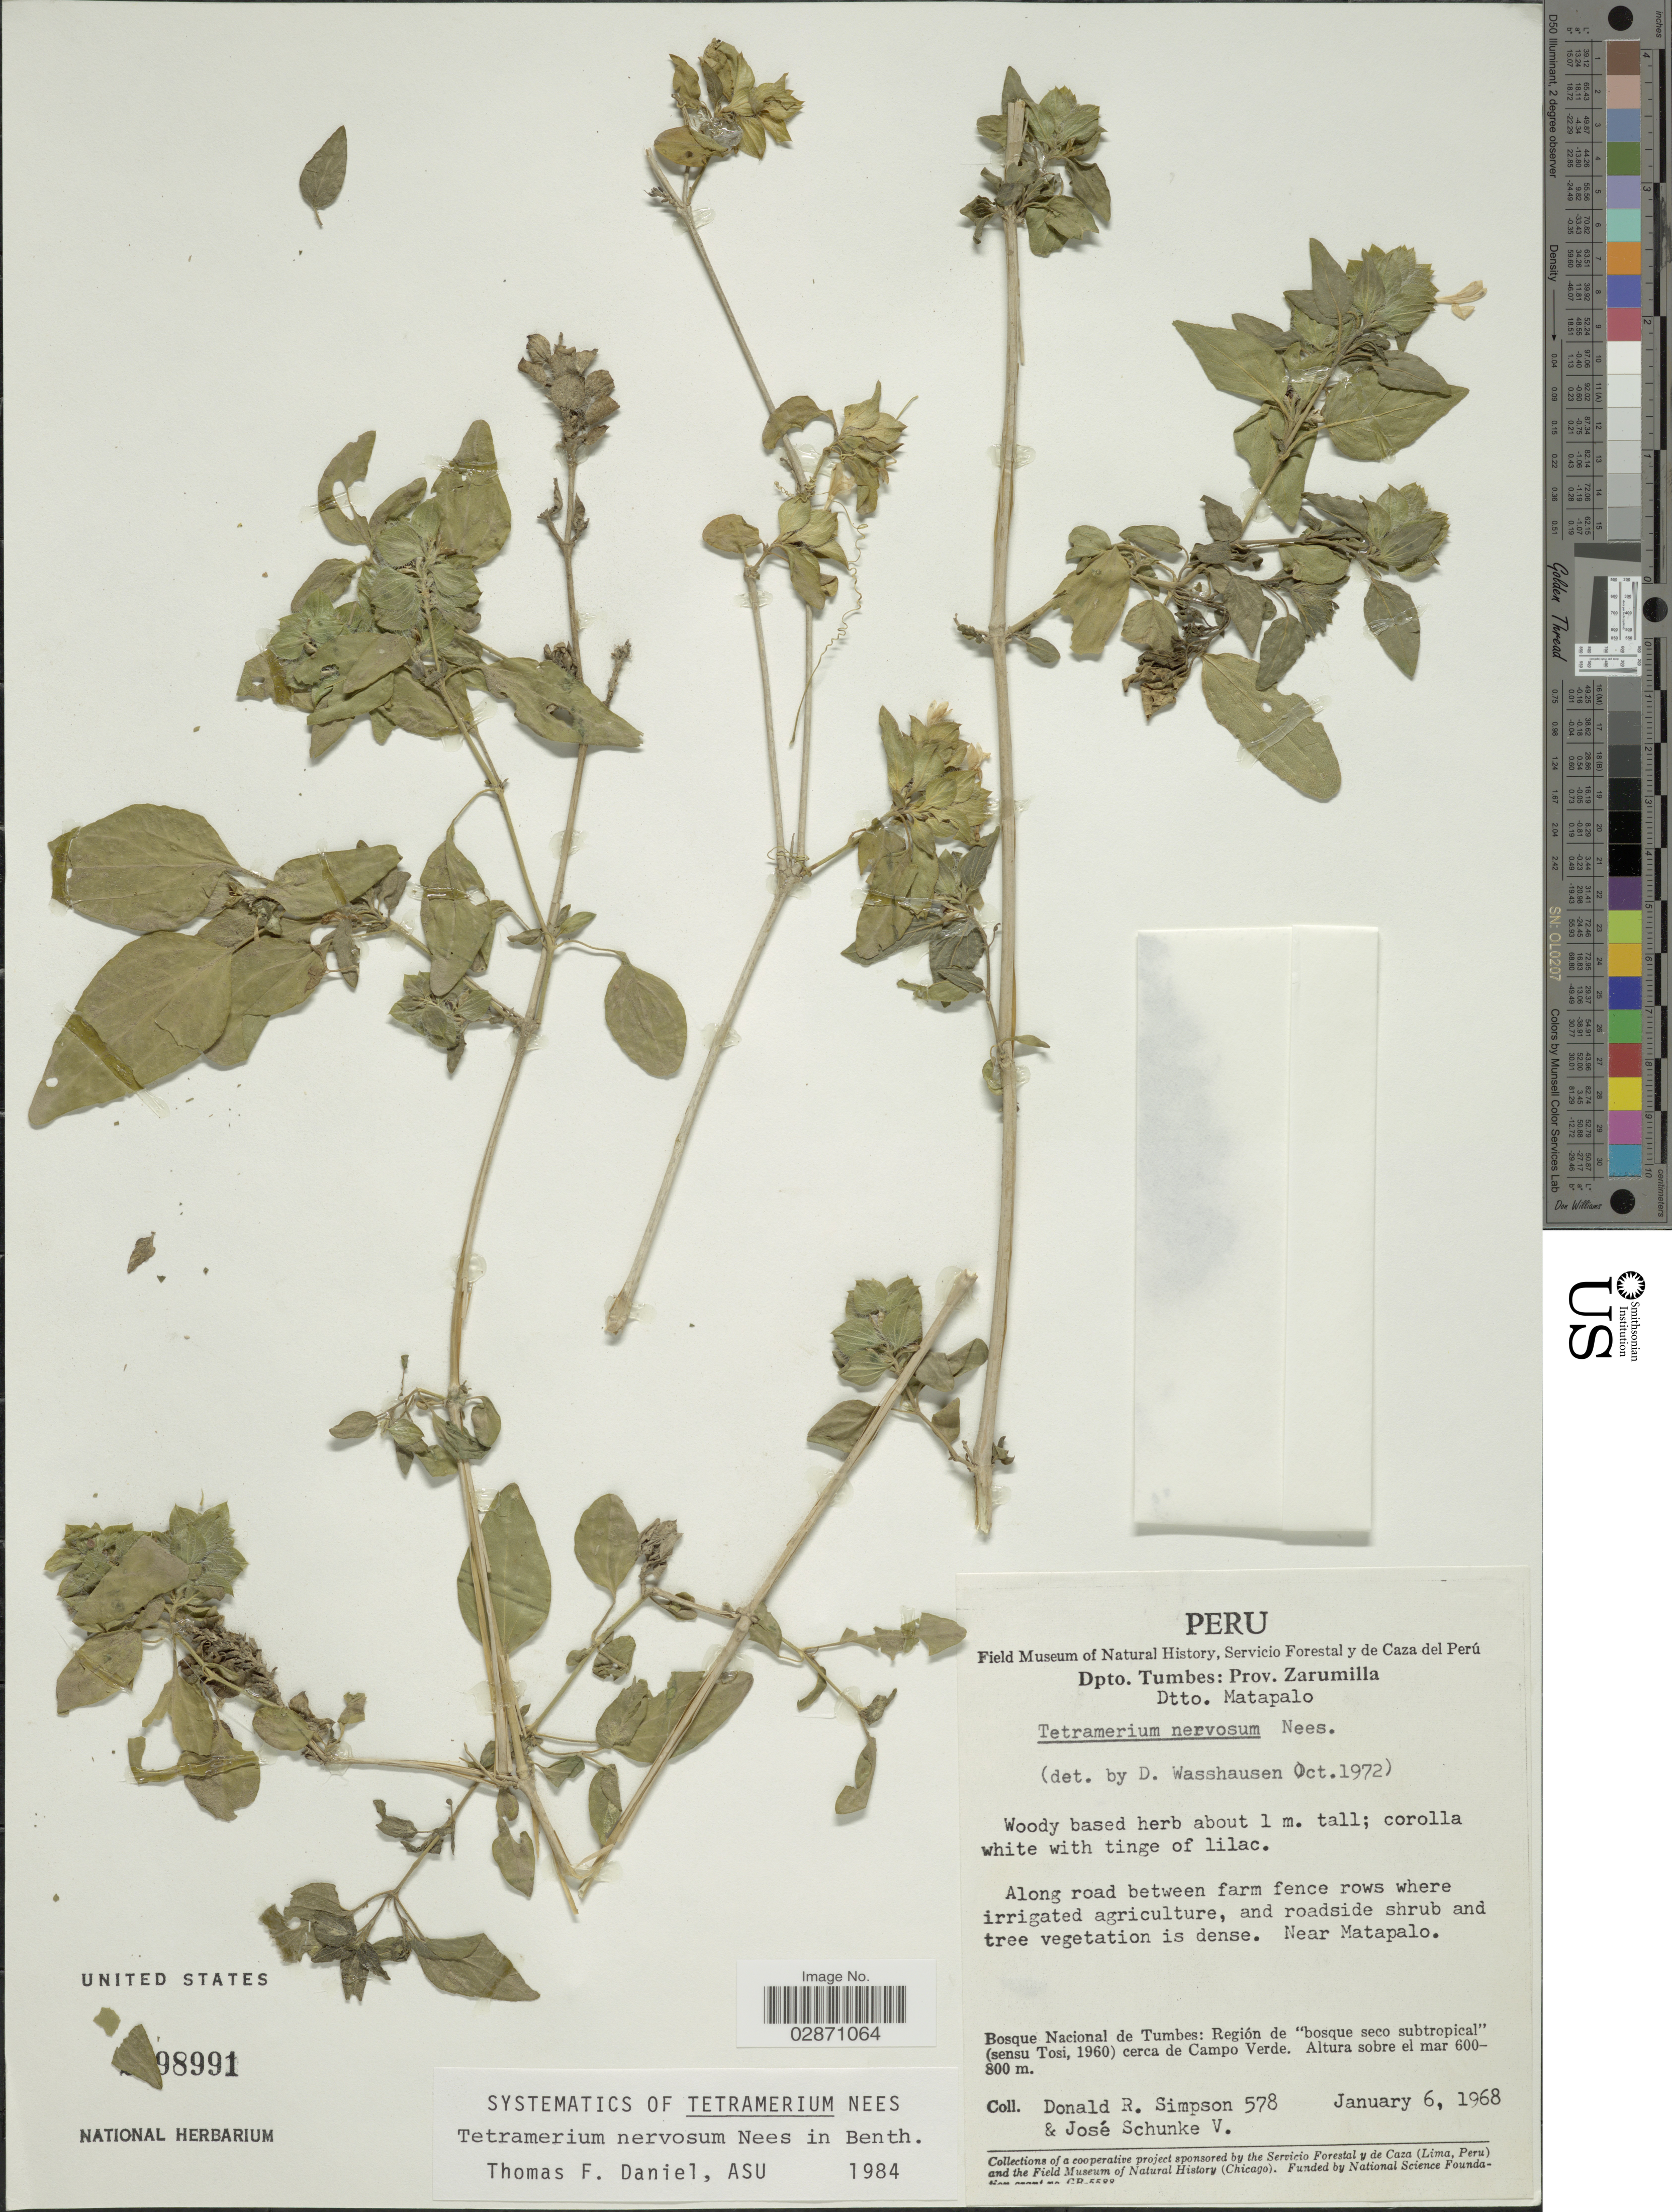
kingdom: Plantae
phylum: Tracheophyta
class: Magnoliopsida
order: Lamiales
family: Acanthaceae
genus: Tetramerium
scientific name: Tetramerium nervosum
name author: Nees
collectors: D. R. Simpson & J. Schunke Vigo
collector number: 578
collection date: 1968-01-06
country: Peru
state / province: Tumbes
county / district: Zarumilla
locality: Dpto. Tumbes: Prov. Zarumilla, Dtto. Matapalo, Near Matapalo, Bosque Nacional de Tumbes: Región de "bosque seco subtropical" (sensu Tosi, 1960) cerca de Campo Verde.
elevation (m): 600